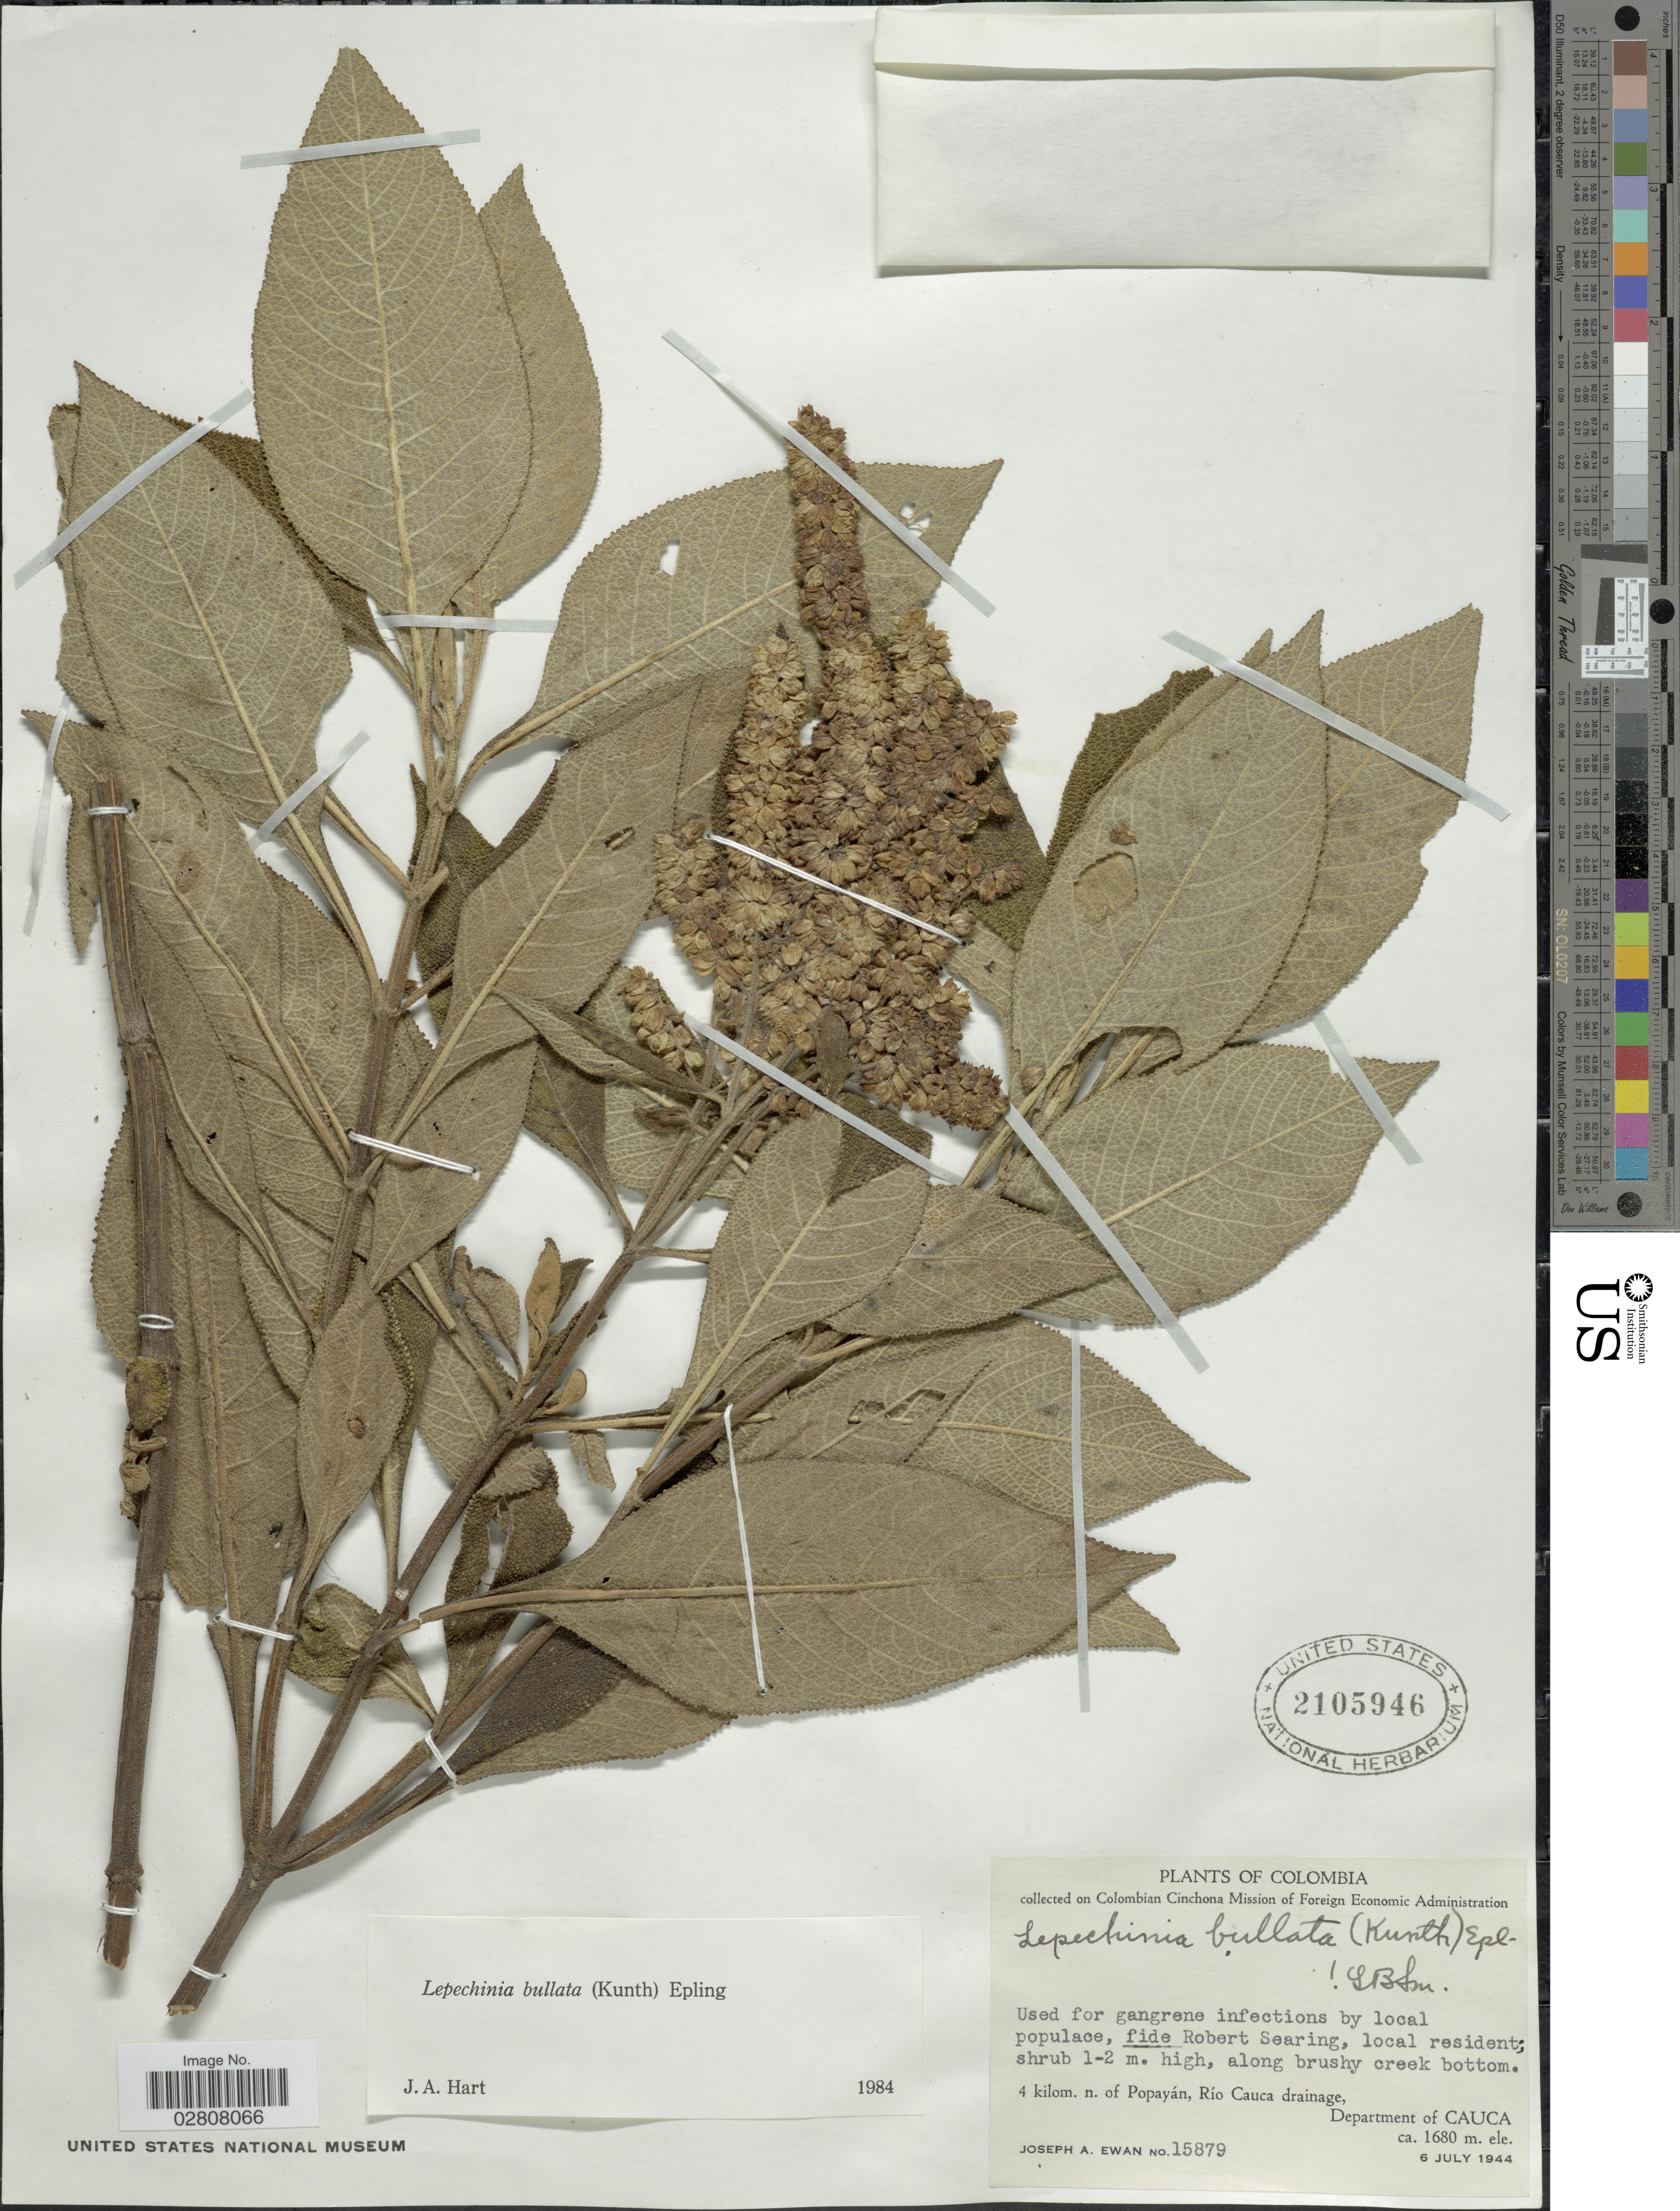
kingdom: Plantae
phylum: Tracheophyta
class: Magnoliopsida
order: Lamiales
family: Lamiaceae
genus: Lepechinia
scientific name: Lepechinia bullata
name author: (Kunth) Epling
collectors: J. A. Ewan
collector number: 15879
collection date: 1944-07-06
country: Colombia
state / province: Cauca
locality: Along brushy creek bottom. 4 kilom. n. of Popayán, Río Cauca drainage. Department of Cauca.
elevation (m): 1680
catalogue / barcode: US 2105946